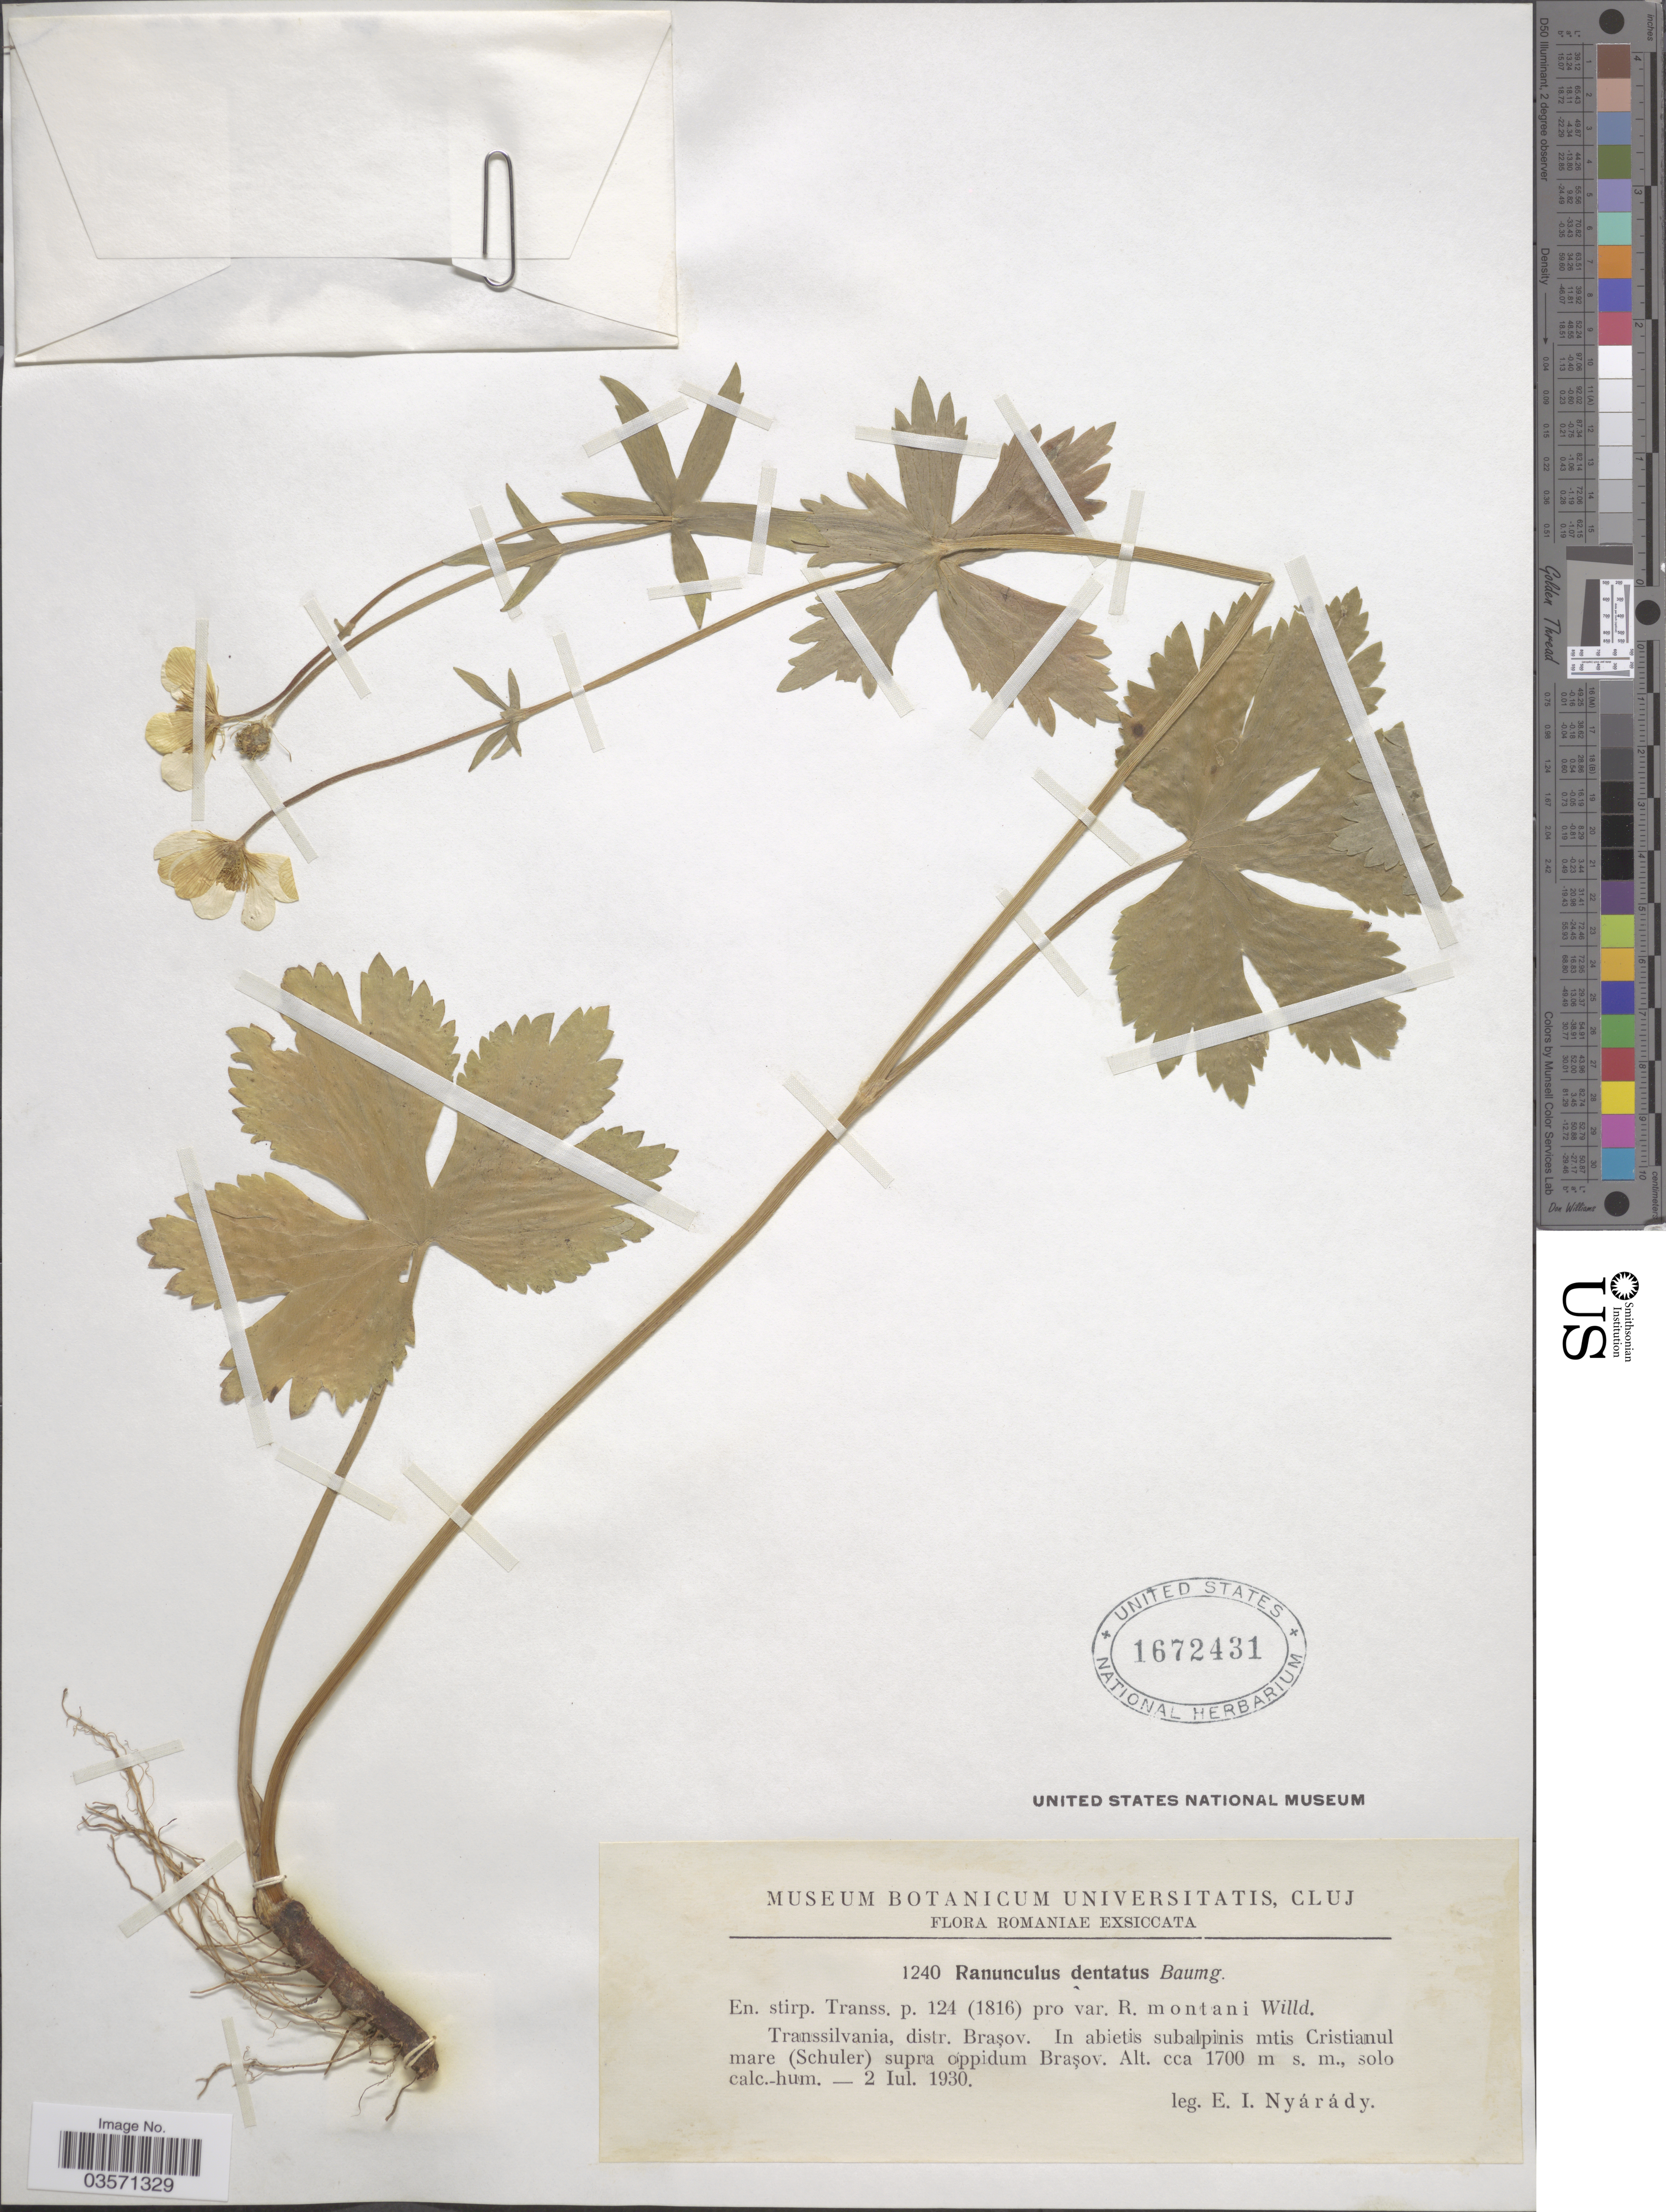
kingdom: Plantae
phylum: Tracheophyta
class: Magnoliopsida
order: Ranunculales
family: Ranunculaceae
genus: Ranunculus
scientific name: Ranunculus dentatus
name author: Freyn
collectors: E. Nyárády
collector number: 1240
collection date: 1930-07-02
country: Romania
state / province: Brasov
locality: Transsilvania, distr. Braşov. In abietis subalpinis mtis Cristianul mare (Schuler) supra oppidum Braşov.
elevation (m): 1700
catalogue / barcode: US 1672431